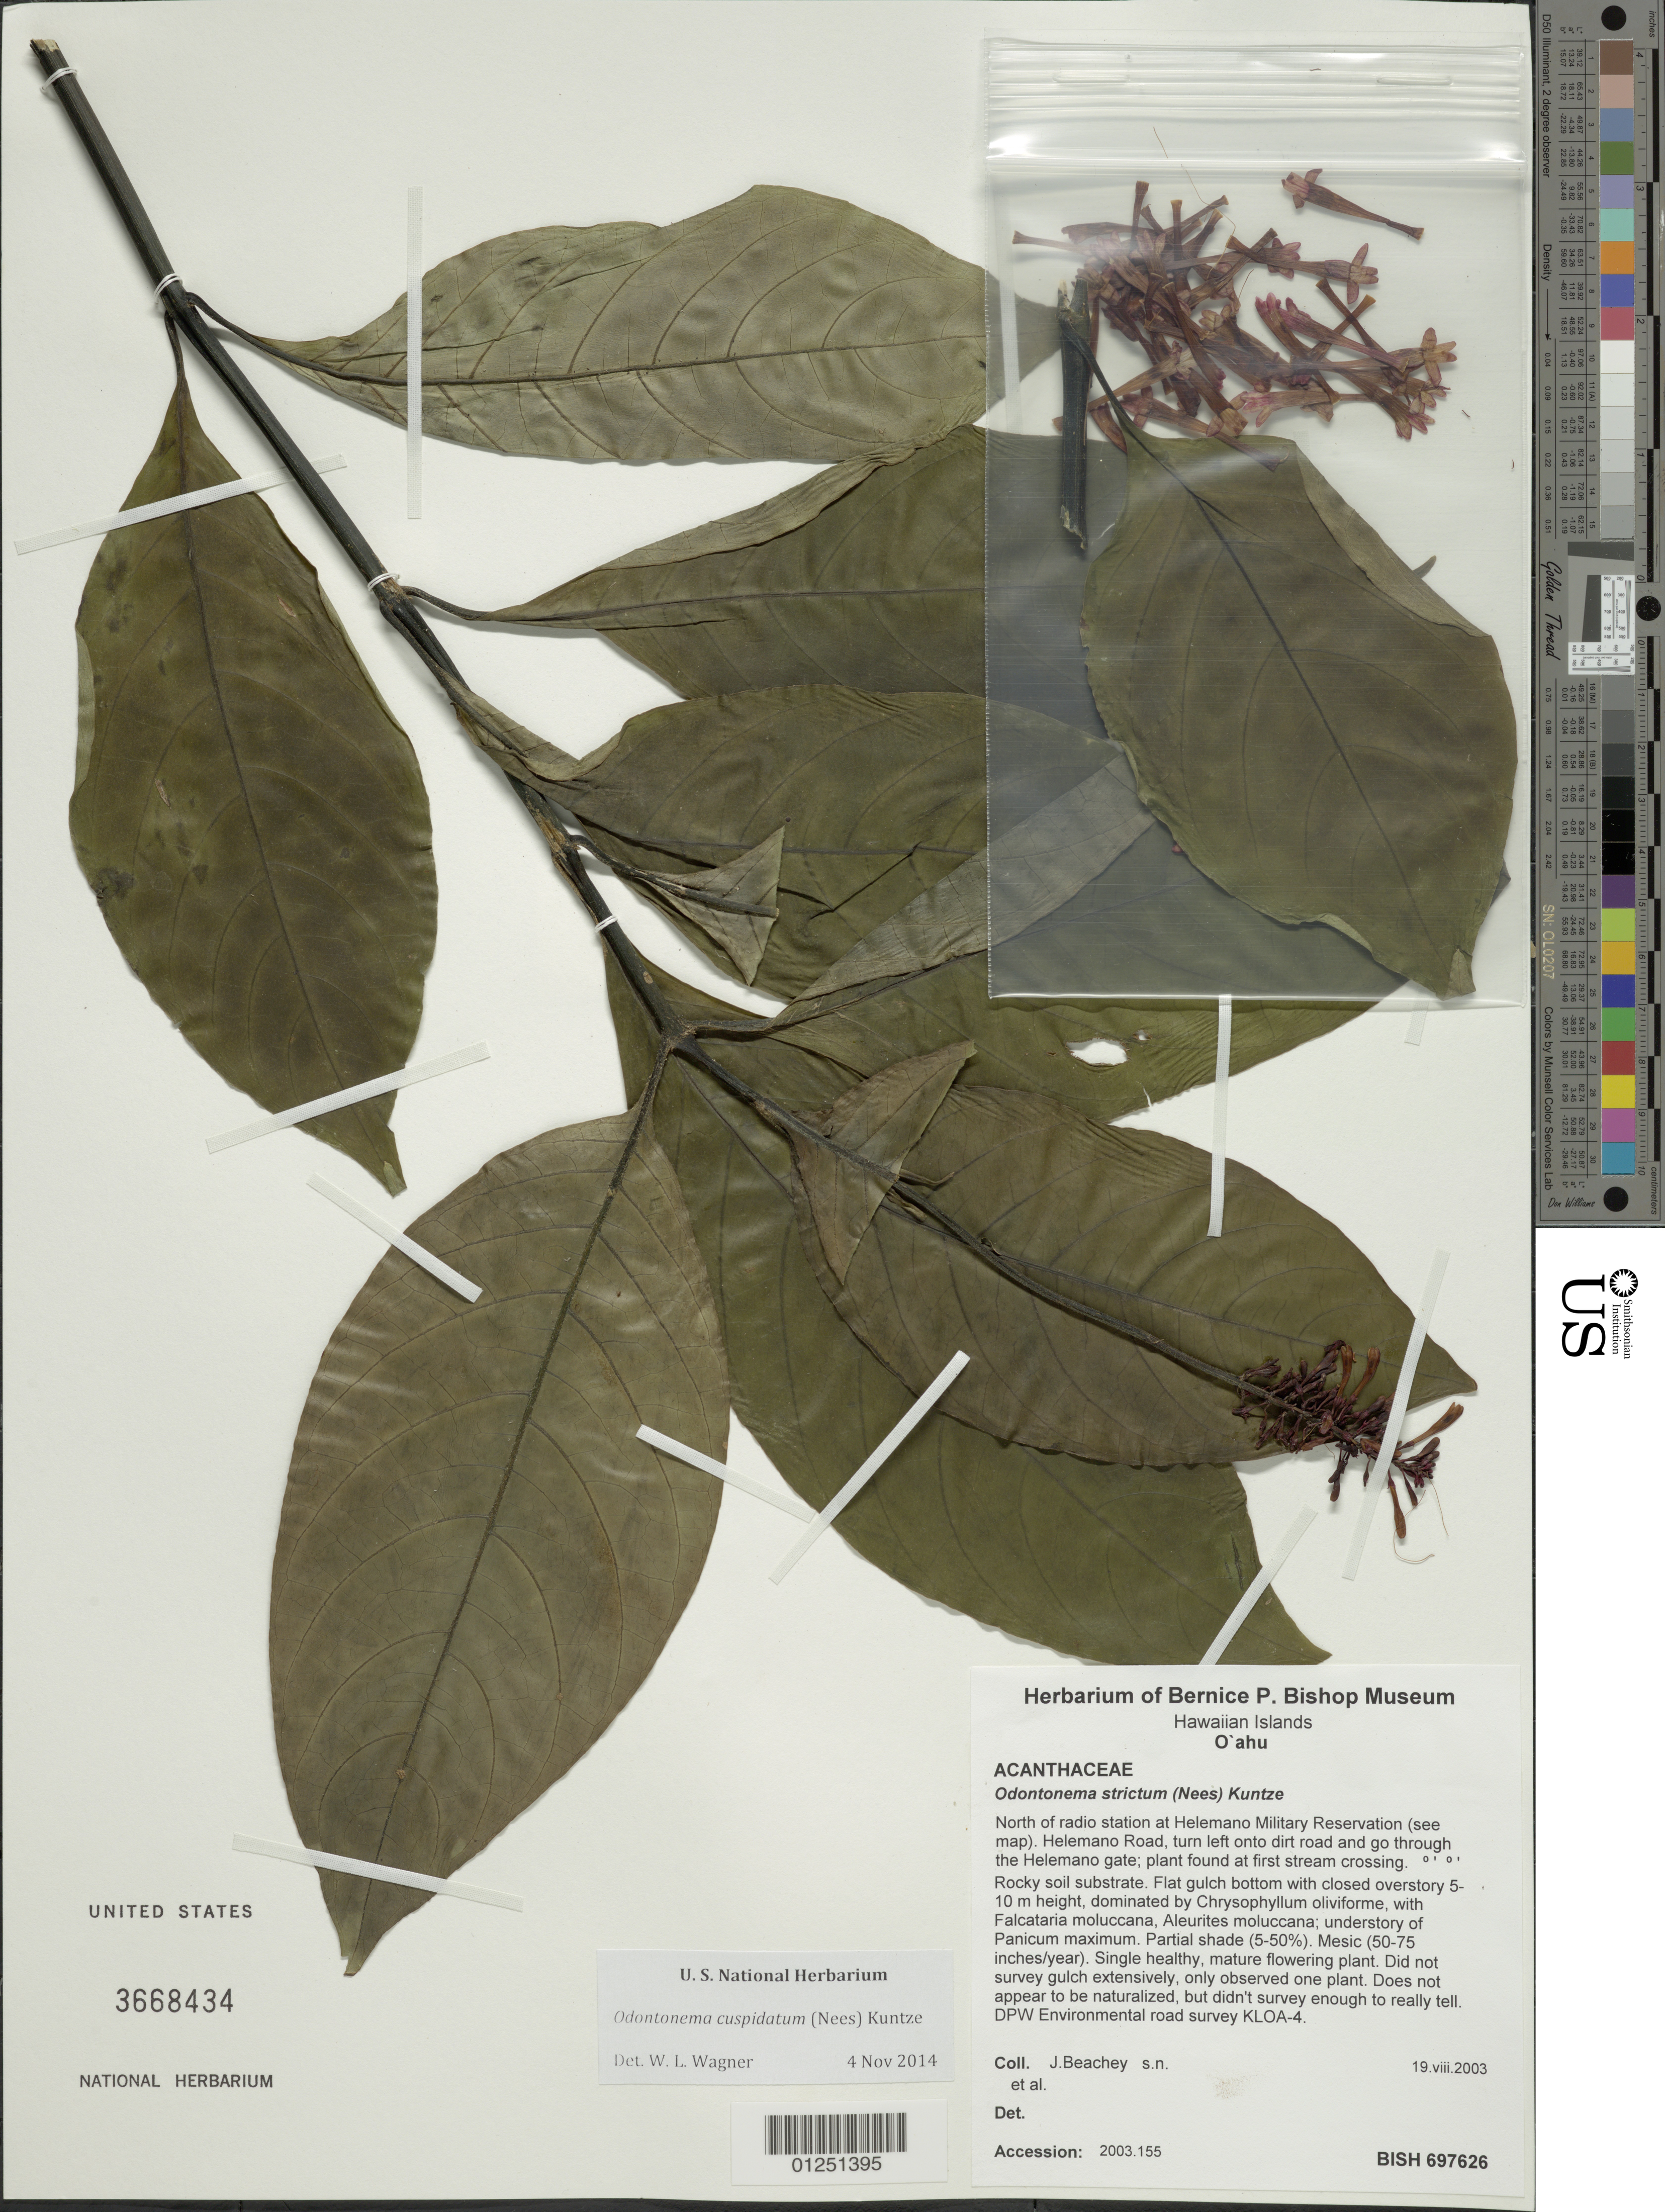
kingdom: Plantae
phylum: Tracheophyta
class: Magnoliopsida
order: Lamiales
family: Acanthaceae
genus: Odontonema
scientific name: Odontonema cuspidatum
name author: (Nees) Kuntze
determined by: Wagner, W. L., (BOT), Smithsonian Institution - National Museum of Natural History (UNITED STATES)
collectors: J. Beachey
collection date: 2003-08-19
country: United States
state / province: Hawaii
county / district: Honolulu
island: Oahu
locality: North of radio station at Helemano Military Reservation, Helemano Road, turn left onto dirt road and go through the Helemano gate, at first stream crossing.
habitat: Flat gulch bottom with closed overstory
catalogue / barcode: US 3668434